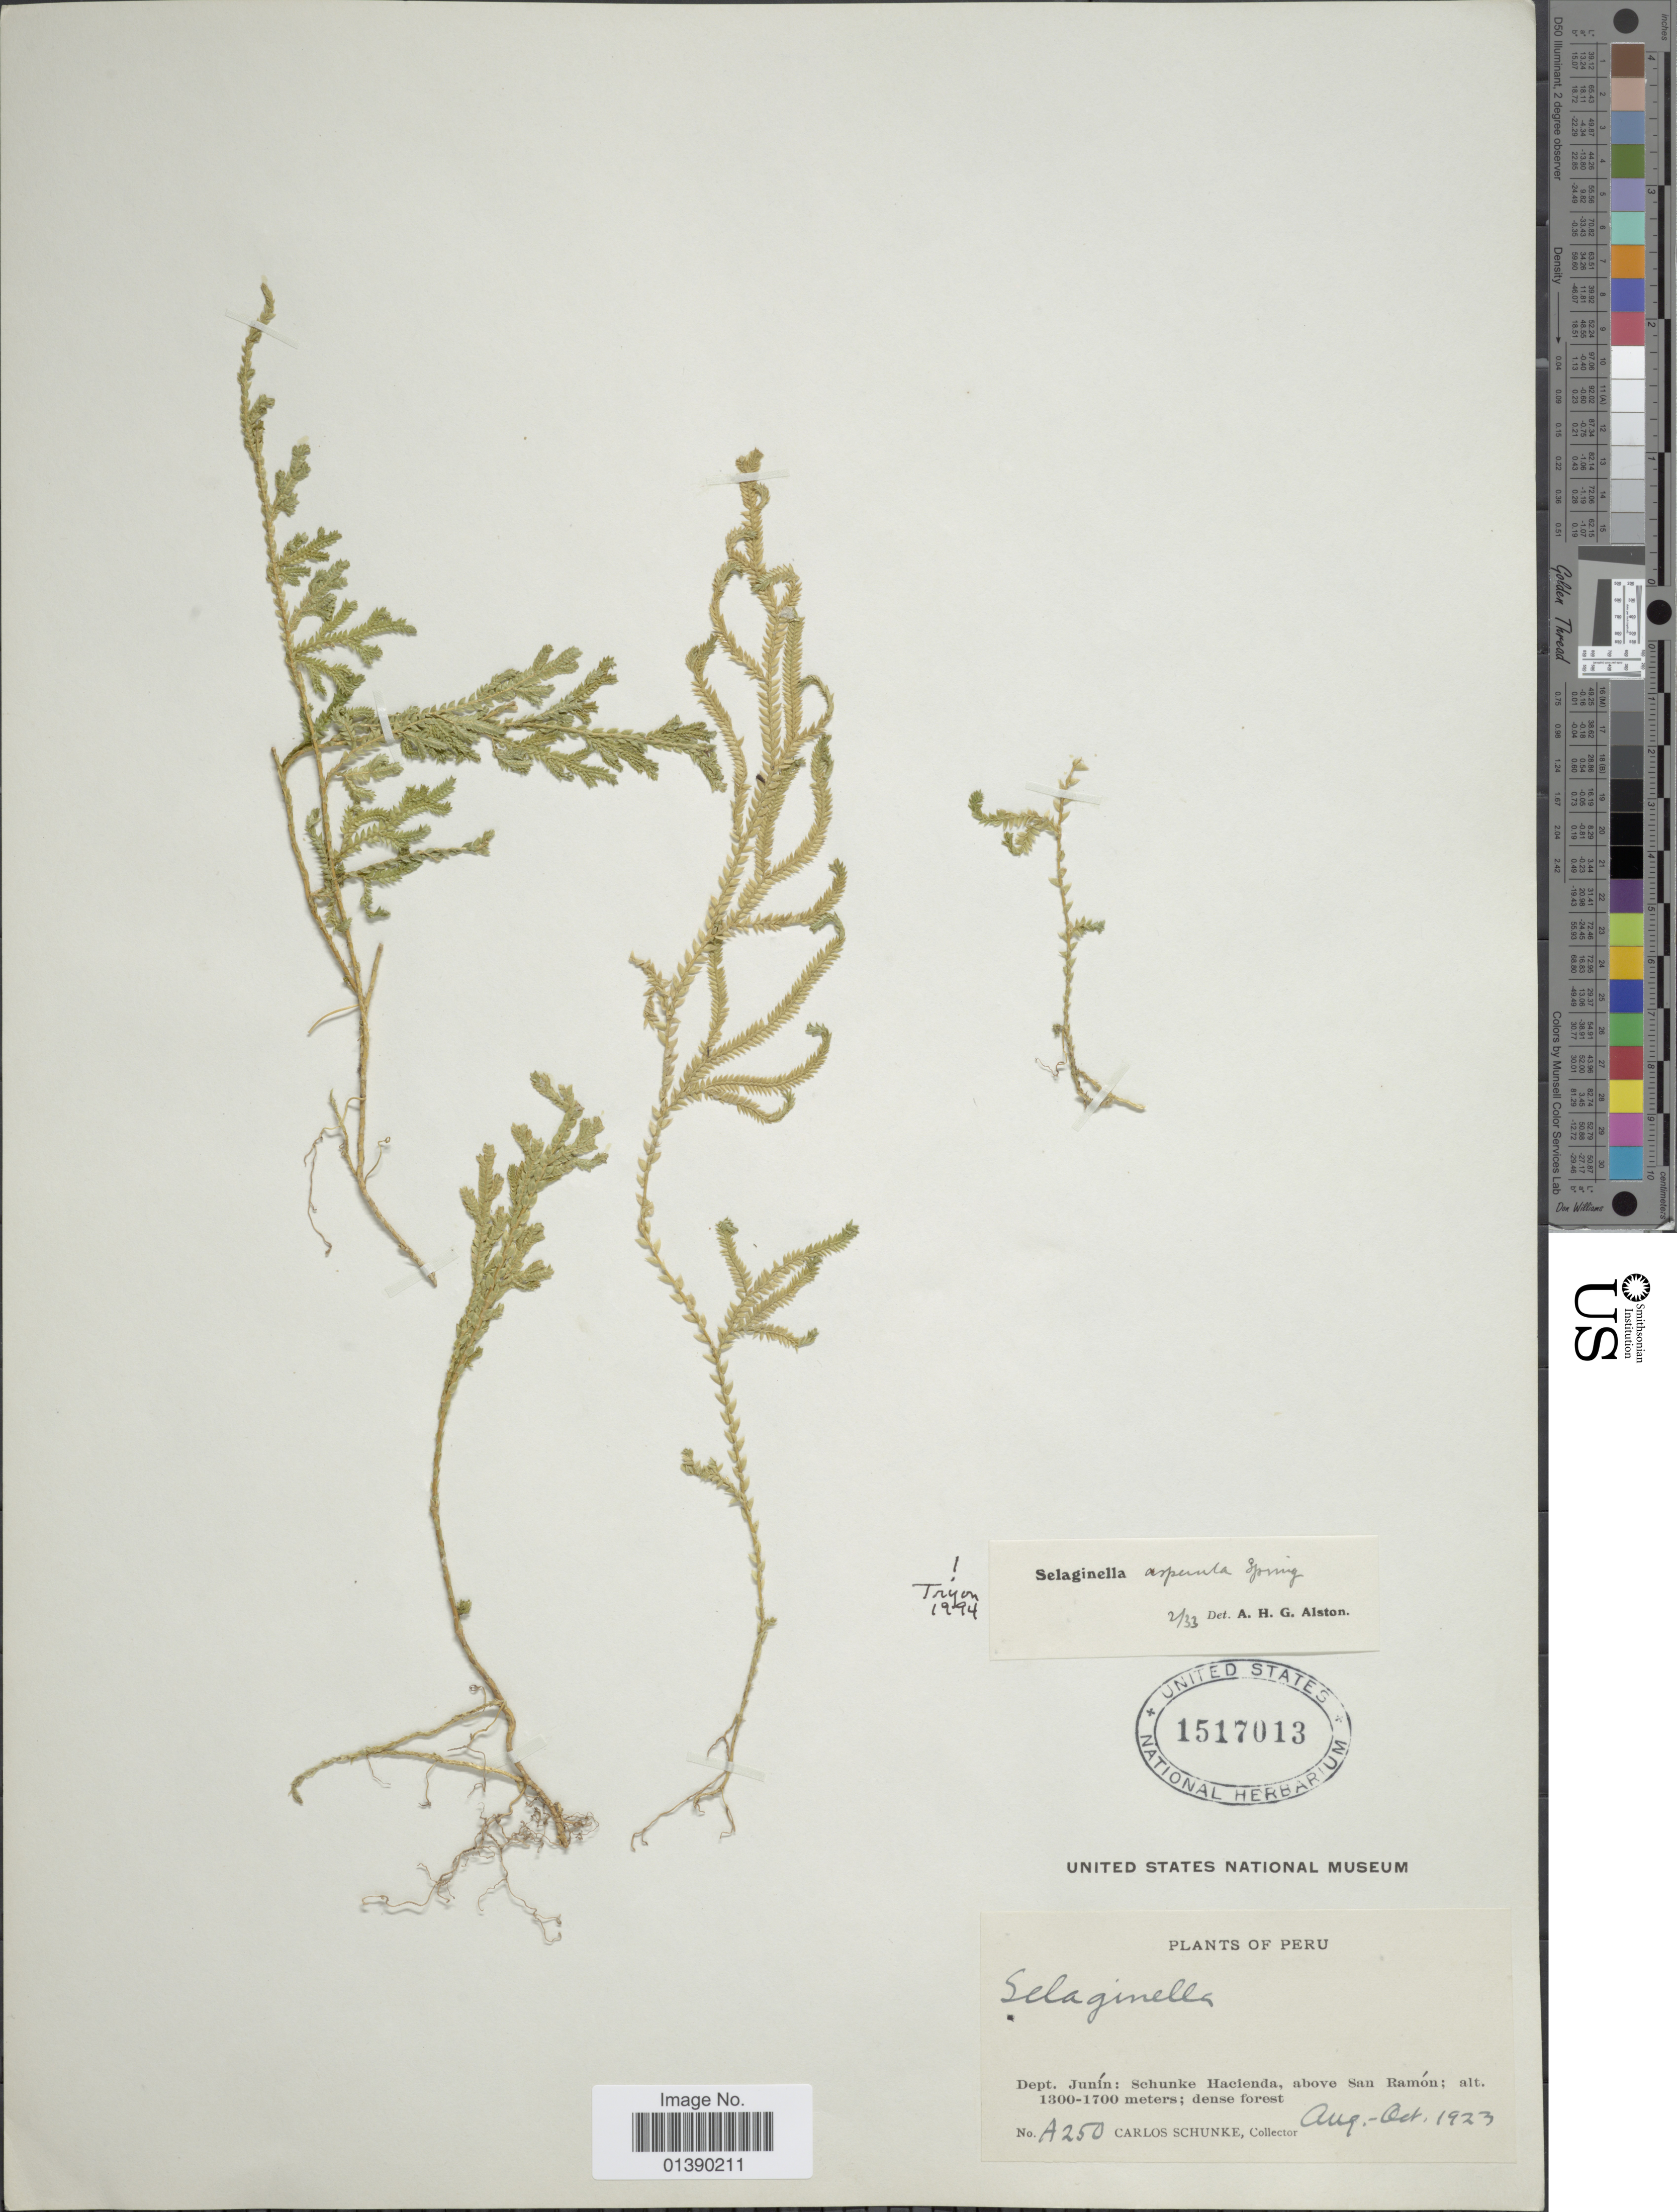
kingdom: Plantae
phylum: Tracheophyta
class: Lycopodiopsida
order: Selaginellales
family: Selaginellaceae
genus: Selaginella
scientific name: Selaginella asperula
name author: Spring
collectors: C. Schunke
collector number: A 250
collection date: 1923-08/1923-10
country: Peru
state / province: Junín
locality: Schunke haciendad, above San Ramón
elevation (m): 1300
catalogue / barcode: US 1517013